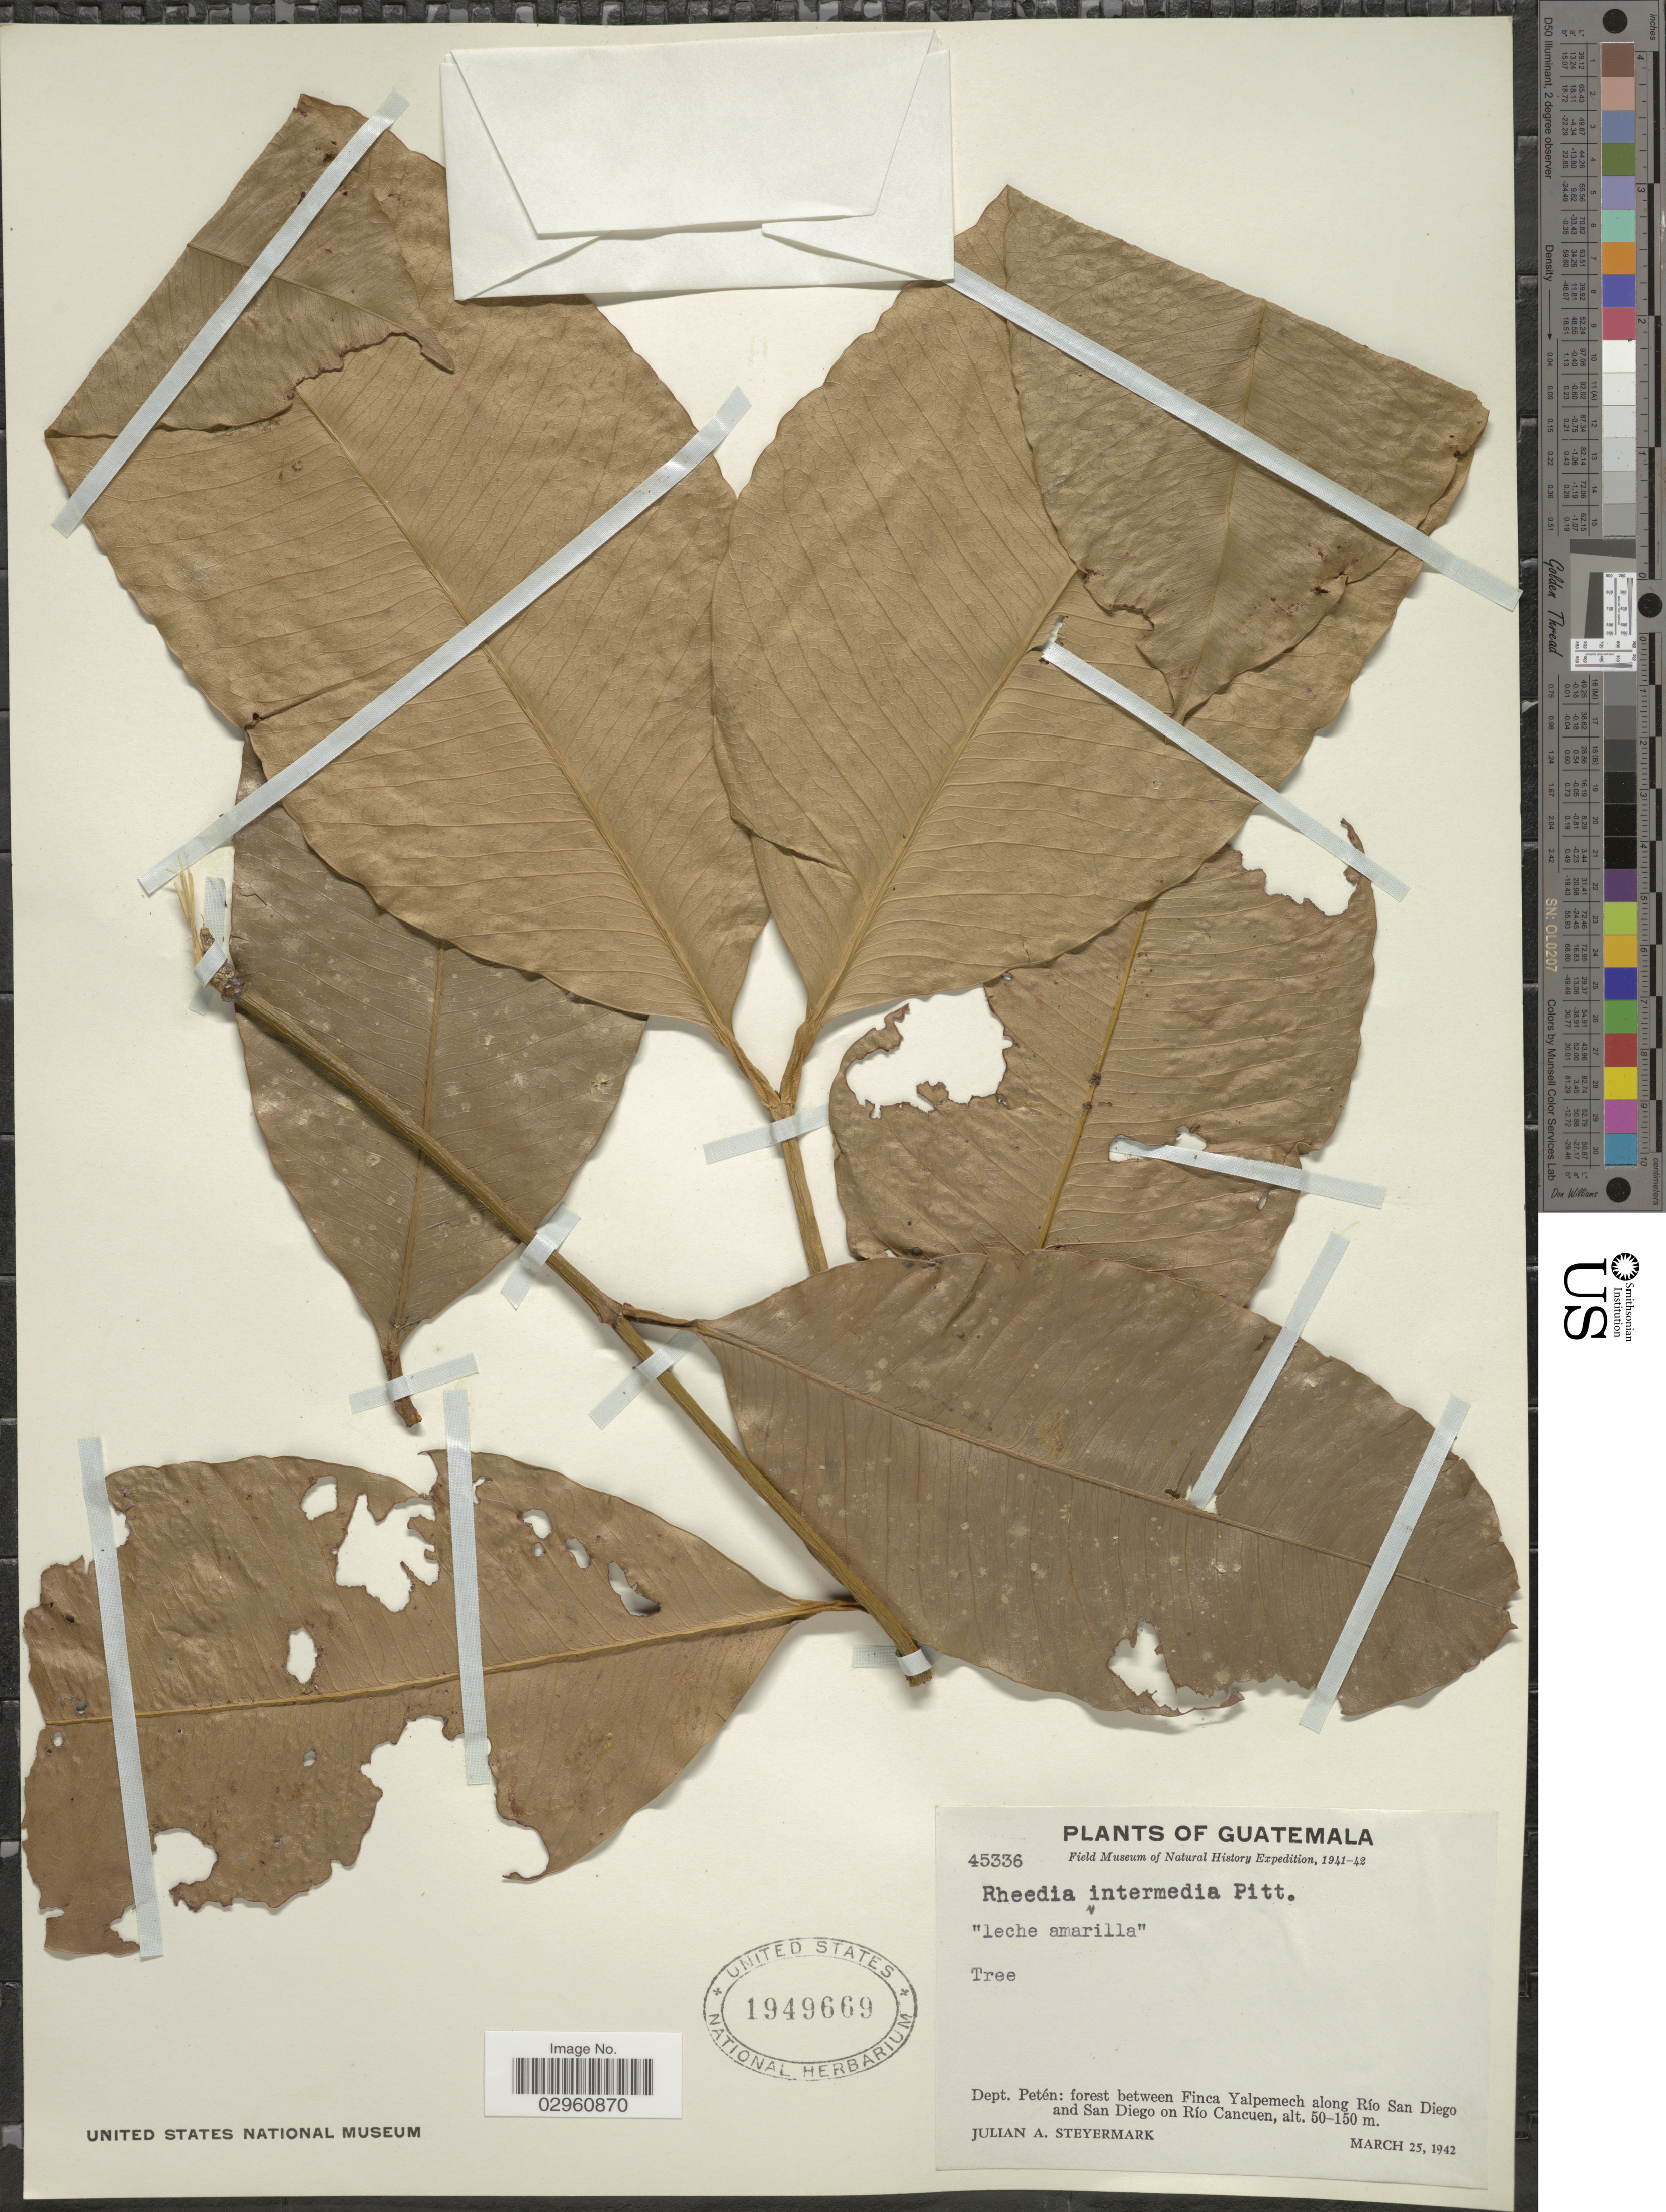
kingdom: Plantae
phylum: Tracheophyta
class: Magnoliopsida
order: Malpighiales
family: Clusiaceae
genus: Garcinia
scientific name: Garcinia intermedia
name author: (Pittier) Hammel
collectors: J. Steyermark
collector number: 45336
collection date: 1942-03-25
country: Guatemala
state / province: El Petén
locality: Dept. Petén: forest between Finca Yalpemech along Río San Diego and San Diego on Río Cancuen.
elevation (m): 50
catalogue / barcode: US 1949669